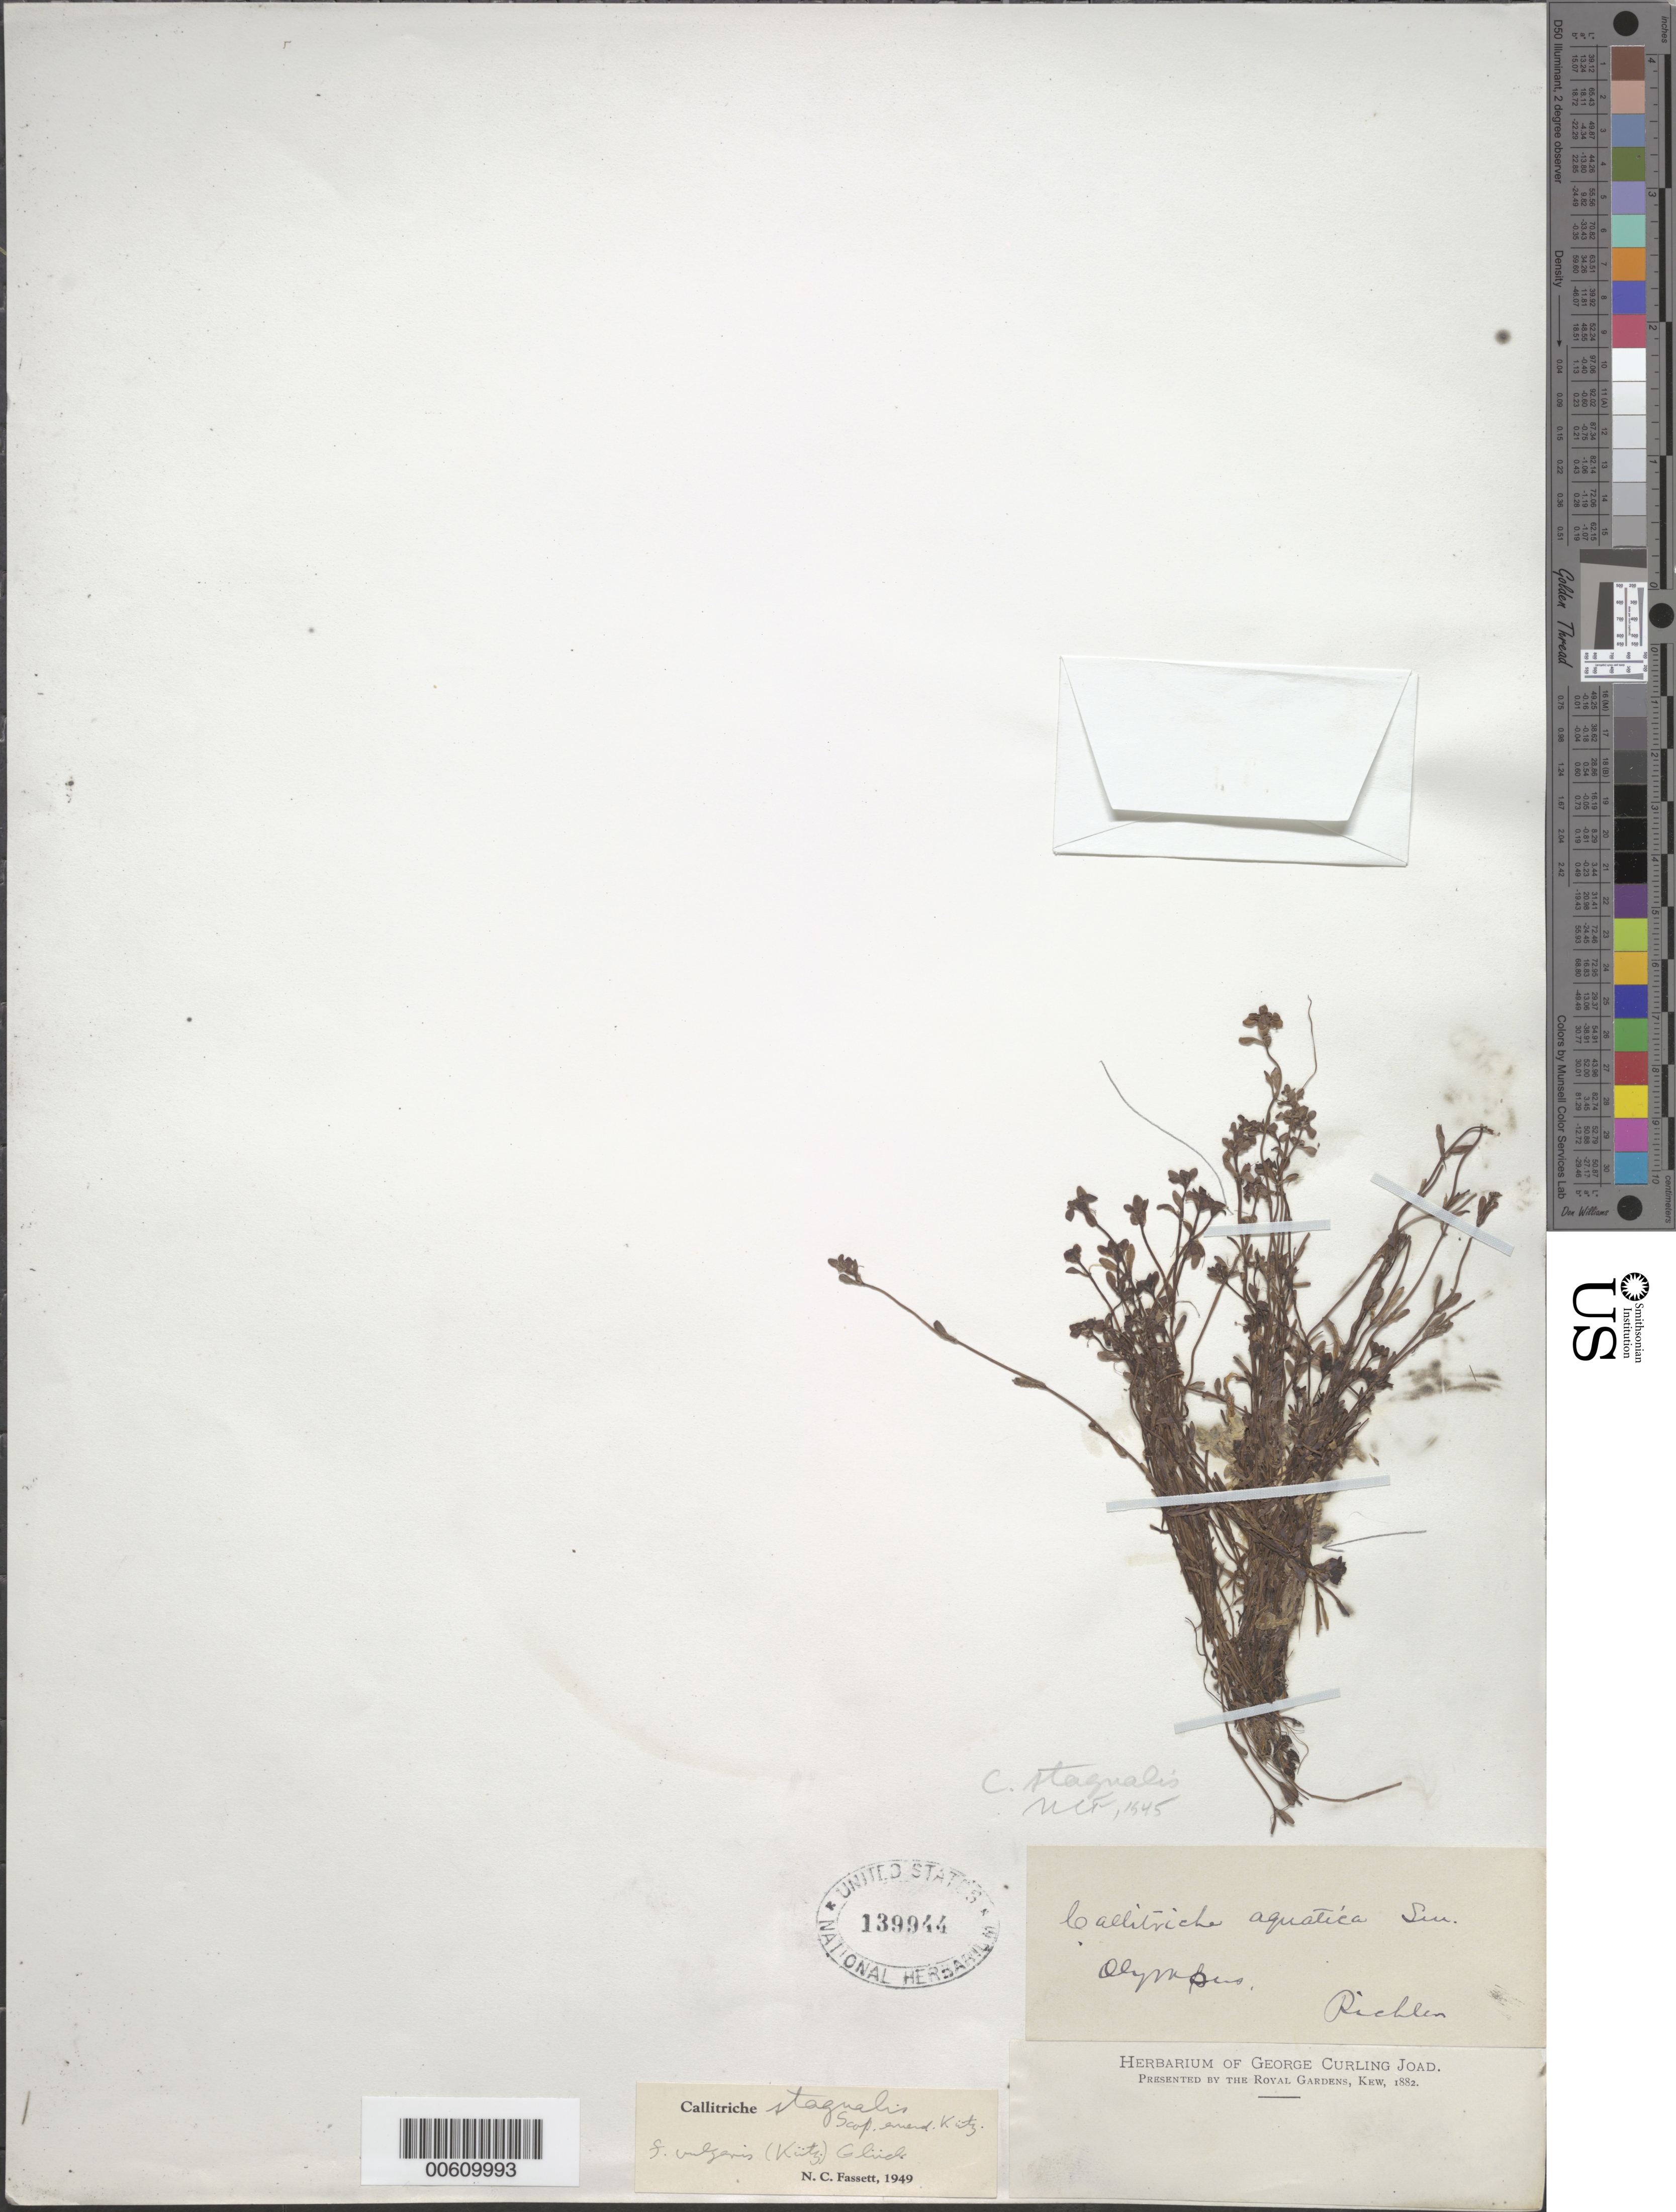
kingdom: Plantae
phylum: Tracheophyta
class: Magnoliopsida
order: Lamiales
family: Plantaginaceae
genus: Callitriche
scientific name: Callitriche stagnalis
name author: Scop.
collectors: -. Richlen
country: Greece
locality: Olympus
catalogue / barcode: US 139944